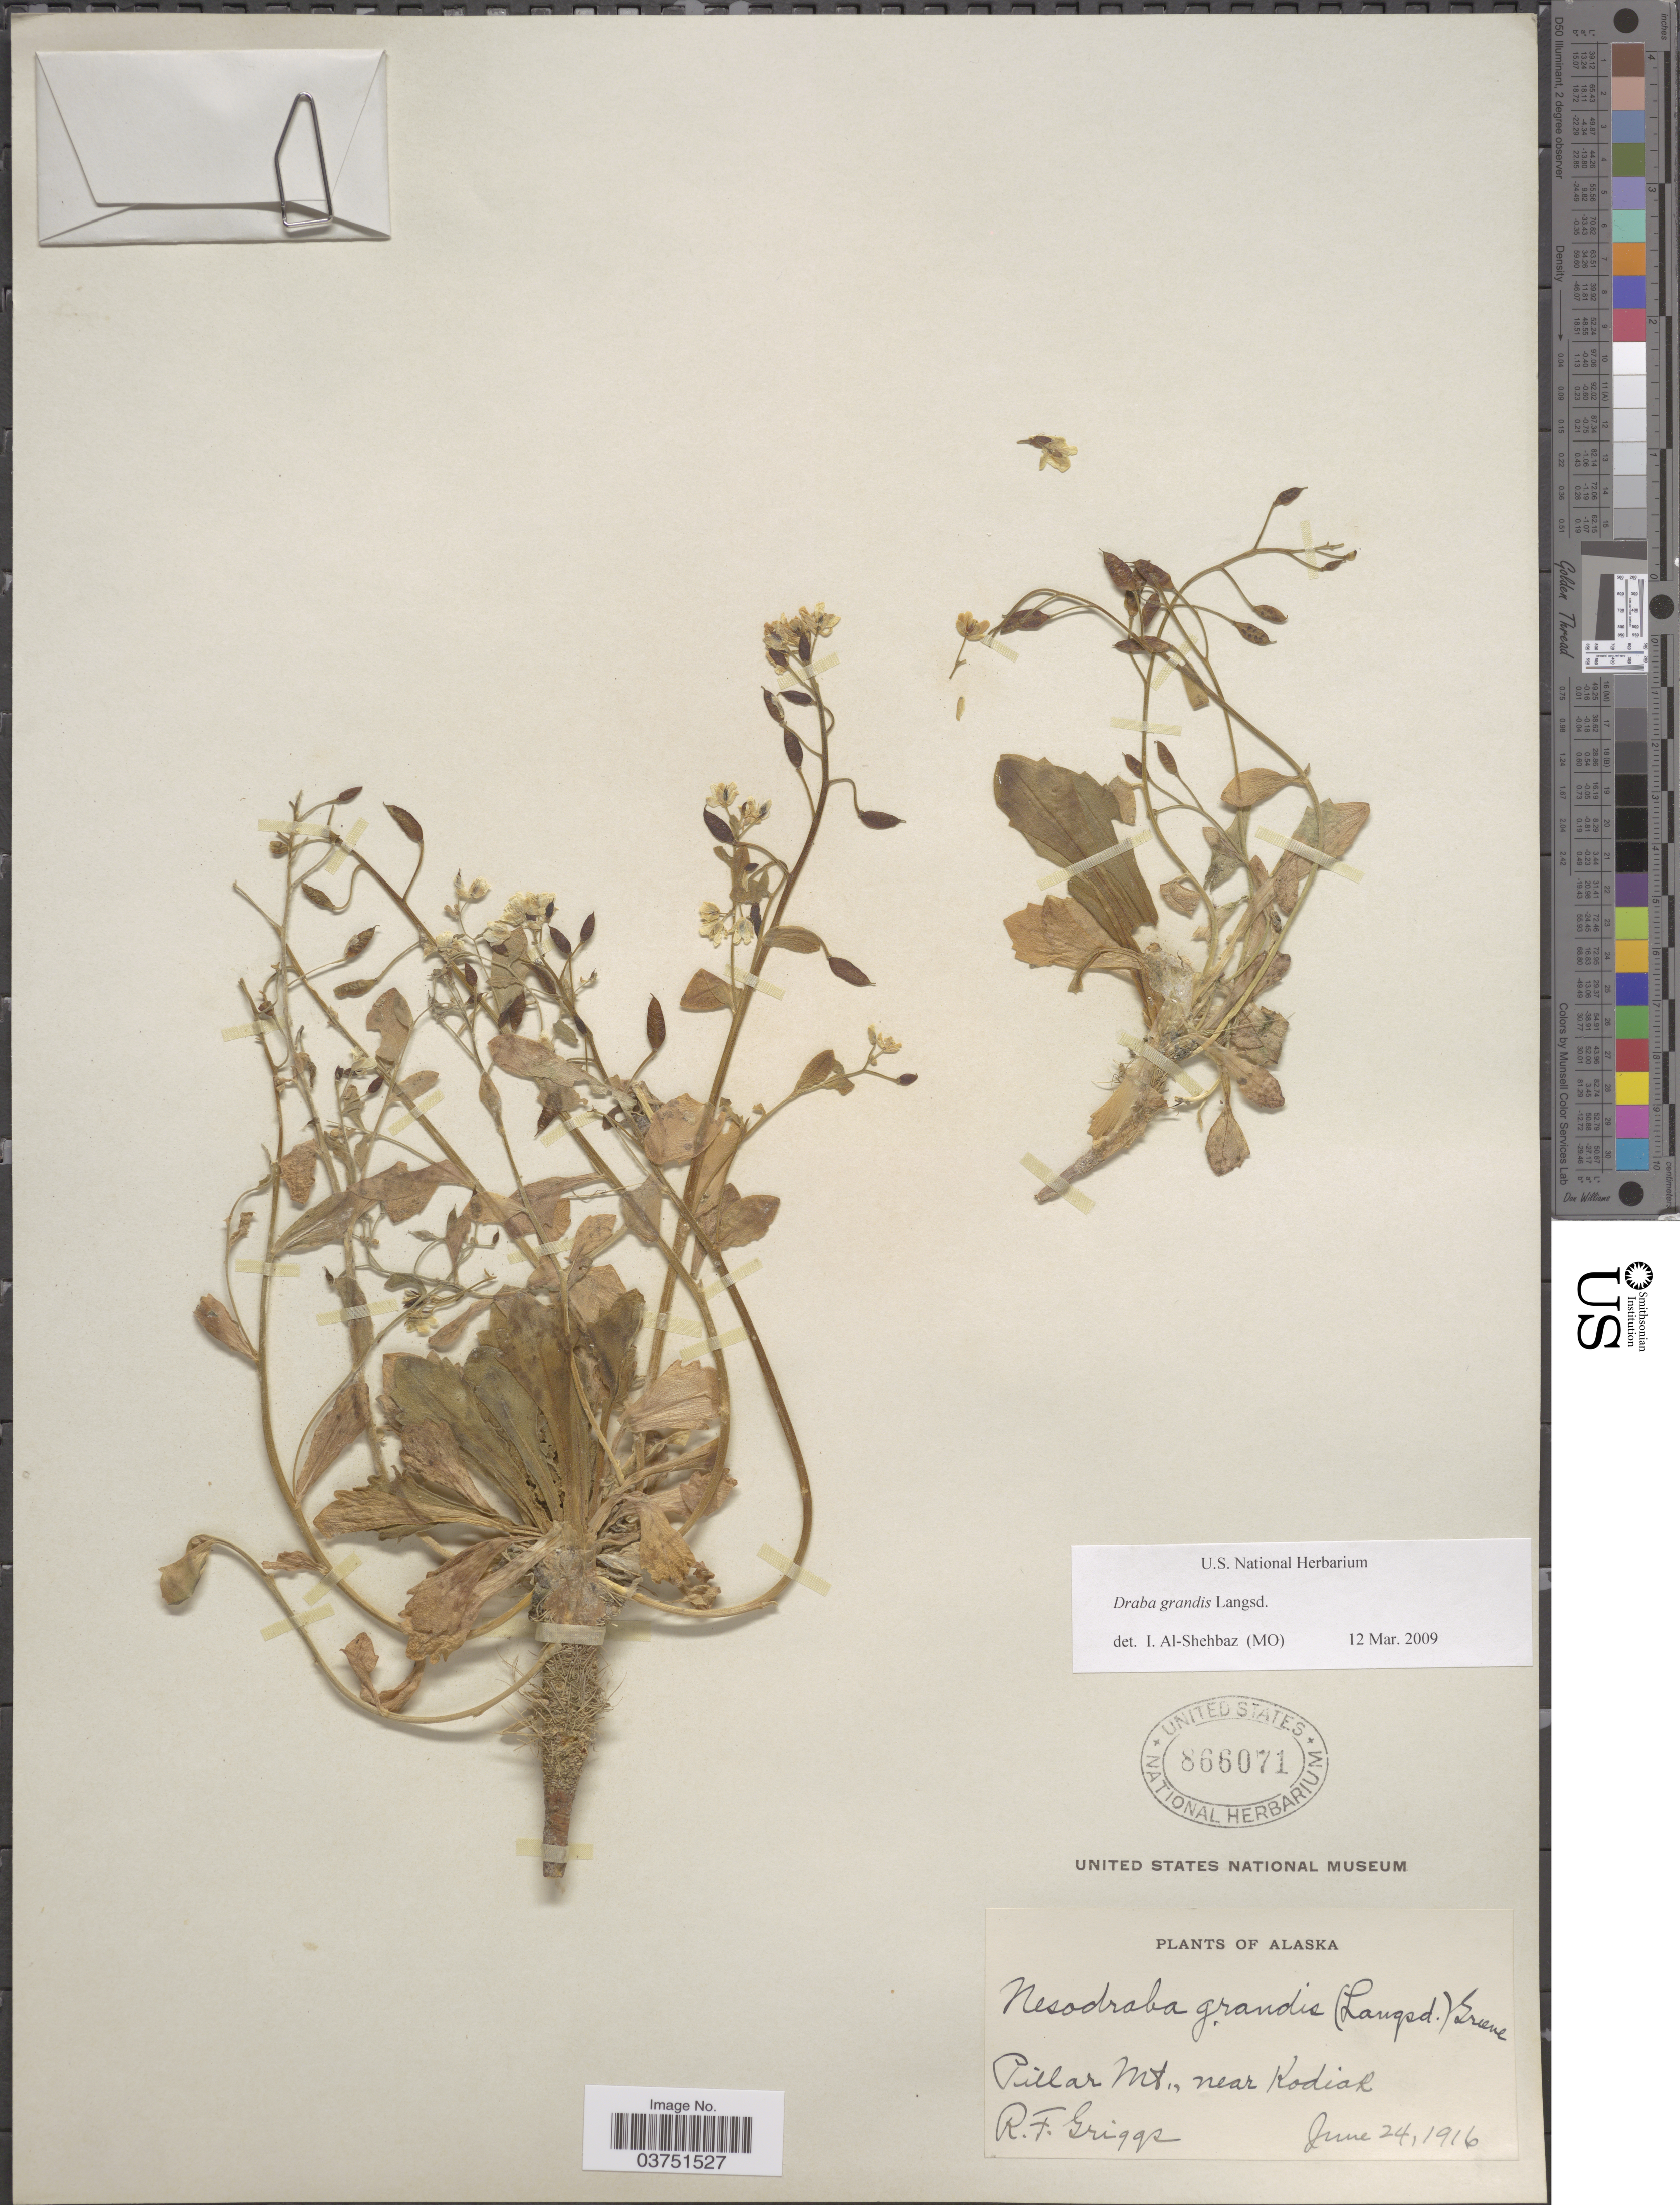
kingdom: Plantae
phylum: Tracheophyta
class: Magnoliopsida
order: Brassicales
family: Brassicaceae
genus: Draba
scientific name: Draba grandis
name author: Langsd. ex DC.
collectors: R. F. Griggs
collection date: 1916-06-24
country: United States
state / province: Alaska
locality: Pillar Mt. near Kodiak.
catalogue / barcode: US 866071